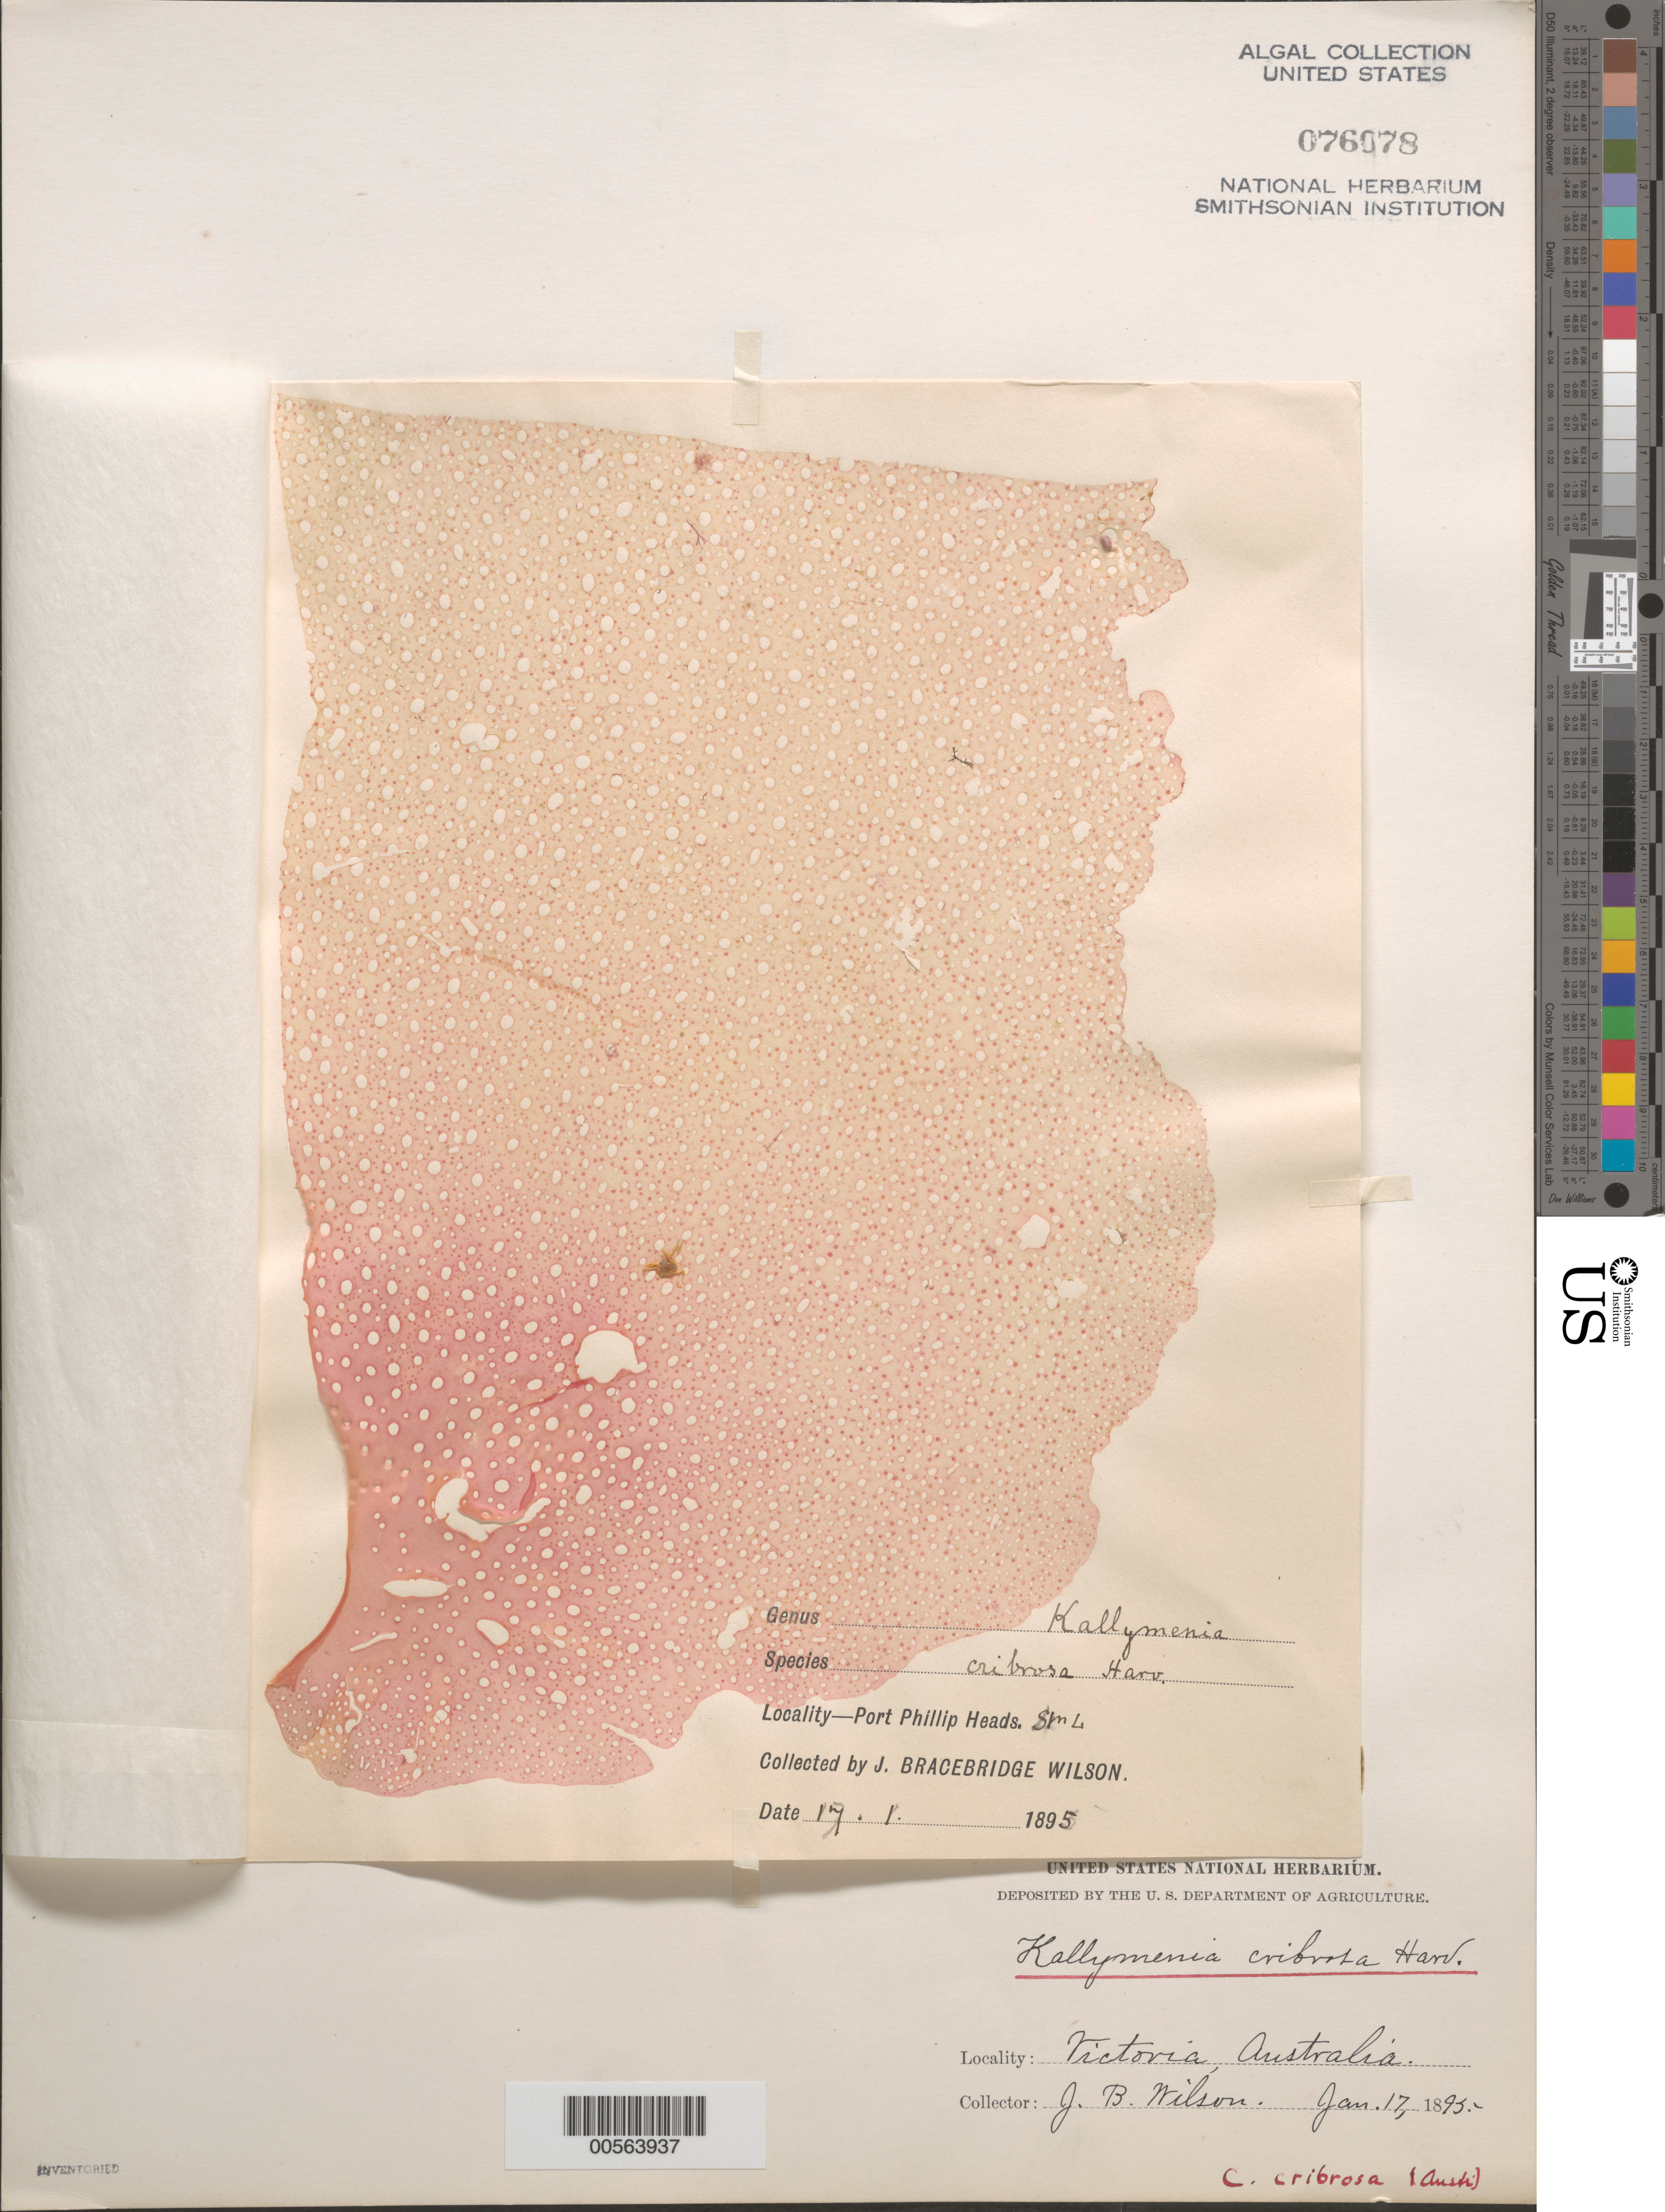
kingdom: Plantae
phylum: Rhodophyta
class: Florideophyceae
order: Gigartinales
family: Kallymeniaceae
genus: Leiomenia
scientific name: Leiomenia cribrosa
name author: (Harv.) Huisman & G.W. Saunders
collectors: J. B. Wilson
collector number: Station 4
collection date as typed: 17 Jan 1895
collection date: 1895-01-17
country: Australia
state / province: Victoria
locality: Port Phillip Heads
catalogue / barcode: US 76078